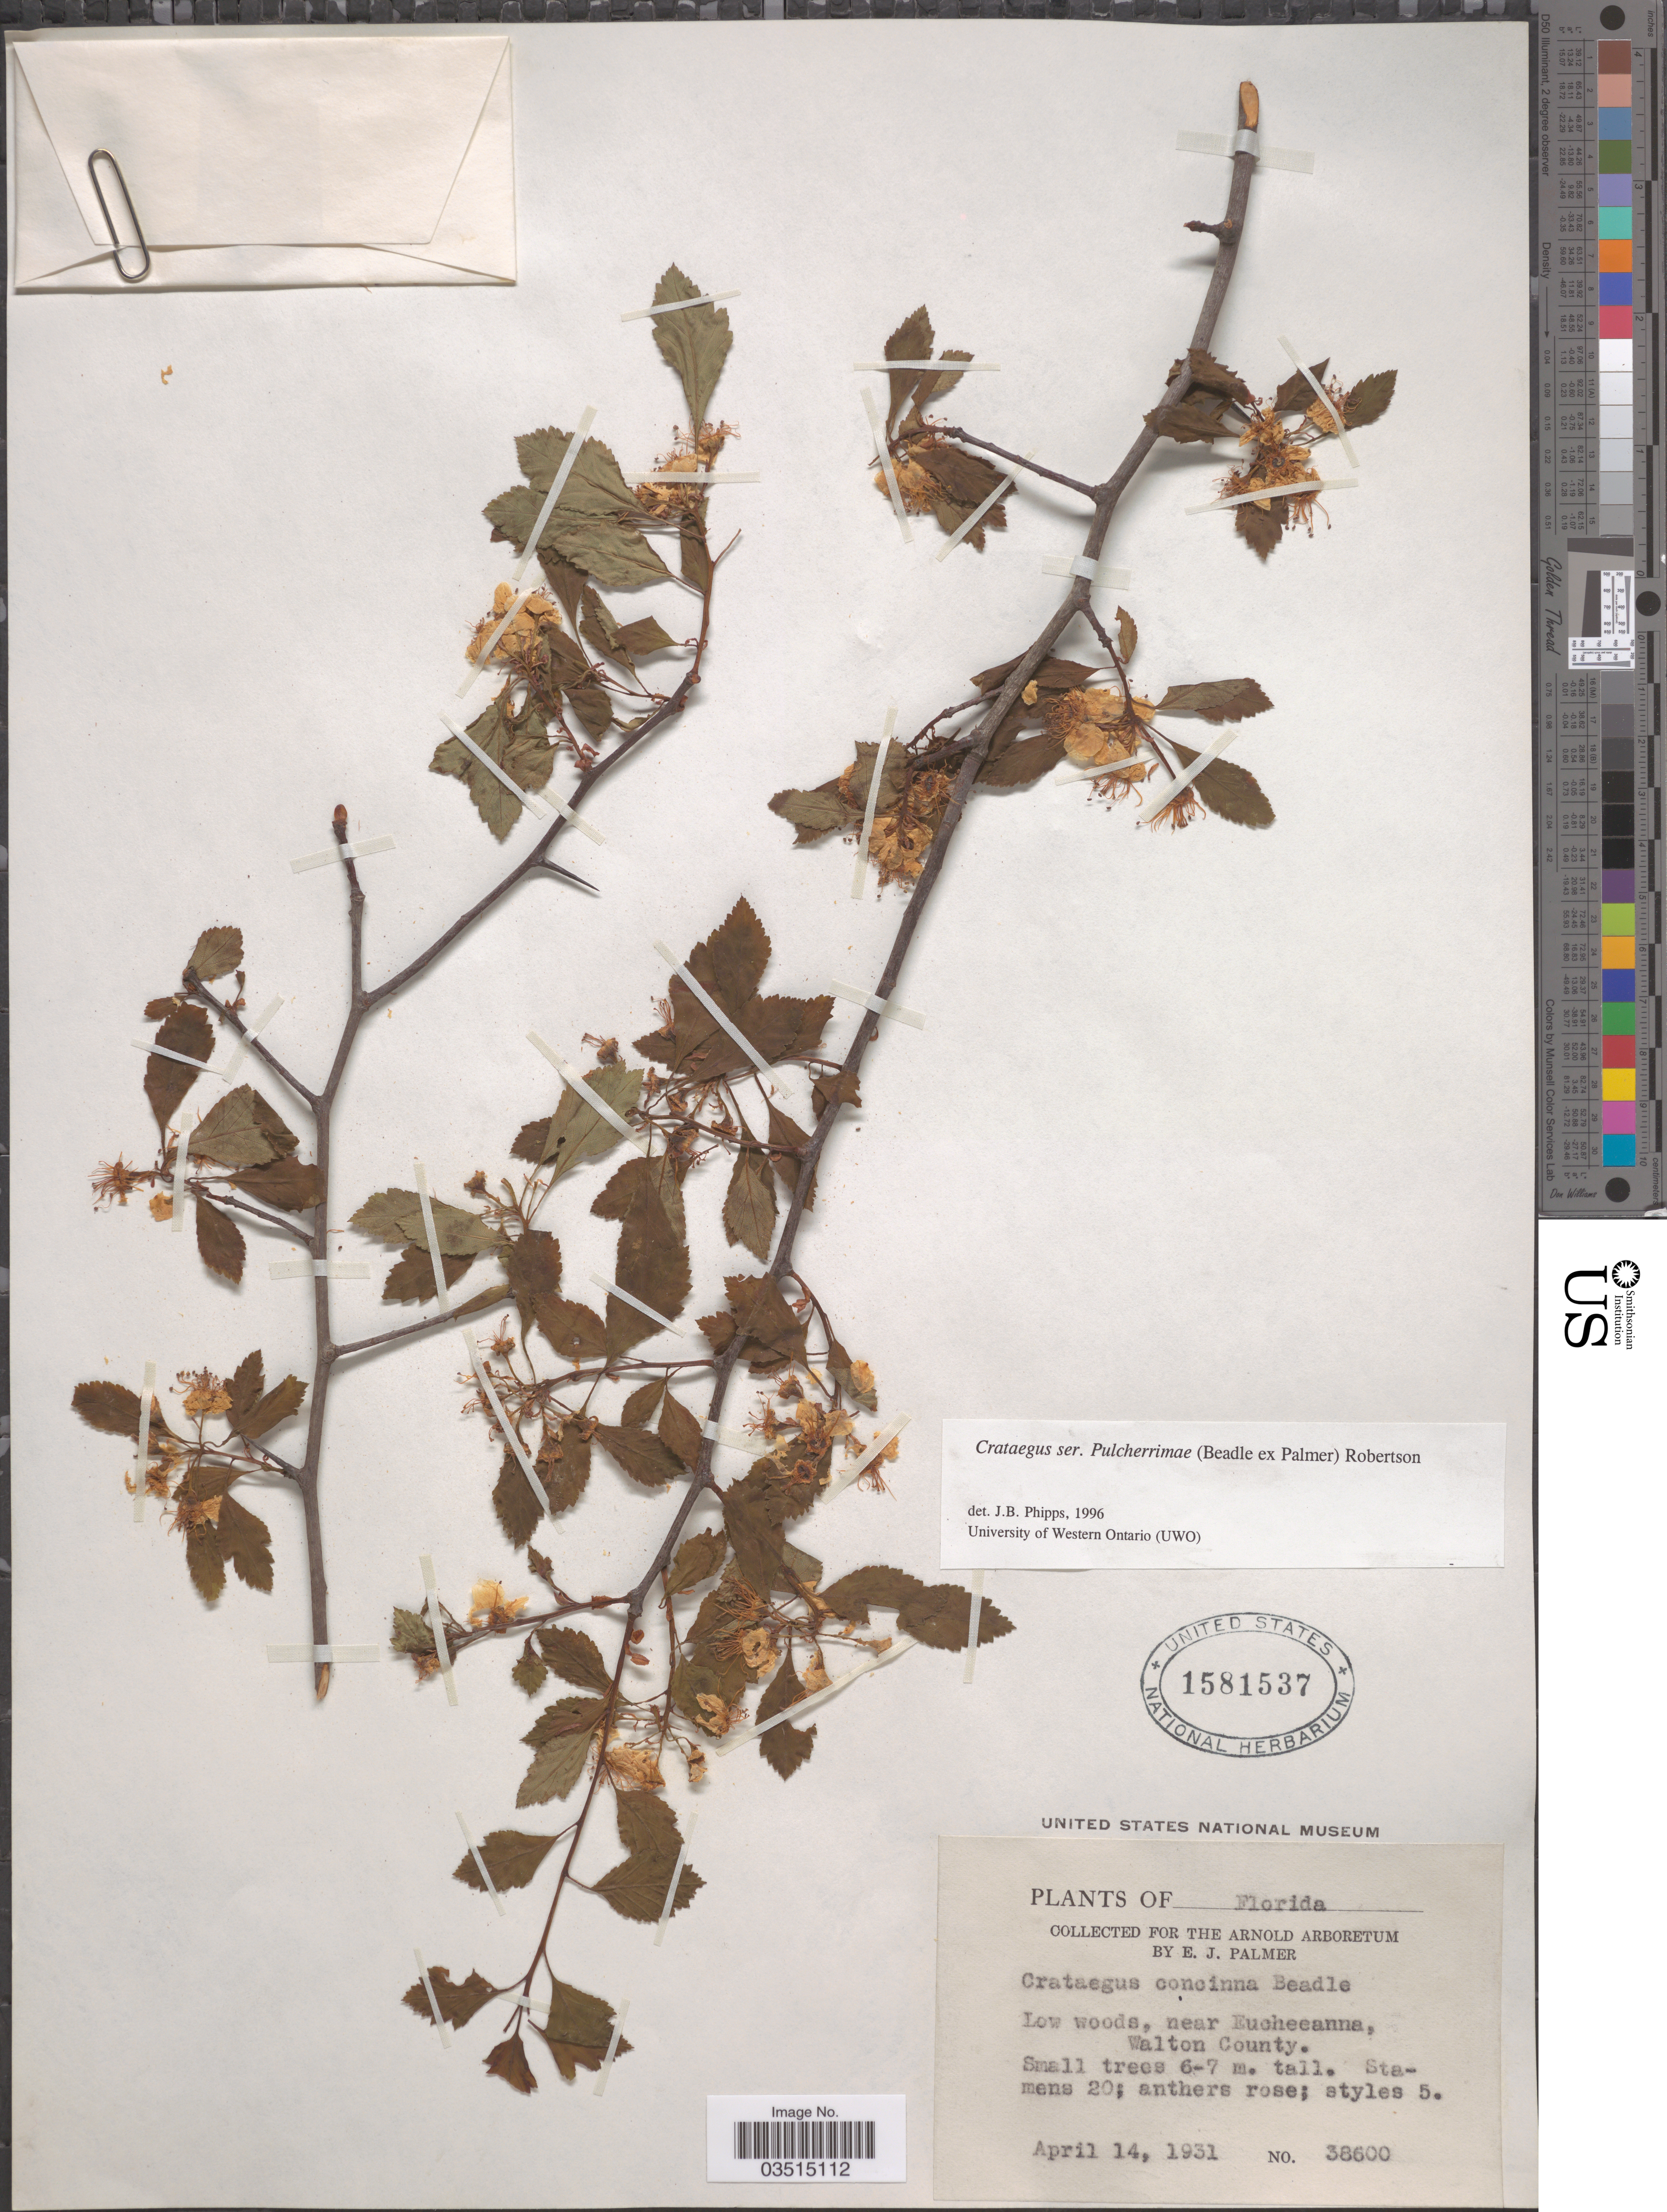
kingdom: Plantae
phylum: Tracheophyta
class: Magnoliopsida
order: Rosales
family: Rosaceae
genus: Crataegus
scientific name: Crataegus incilis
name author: Beadle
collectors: E. J. Palmer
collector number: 38600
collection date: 1931-04-14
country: United States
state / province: Florida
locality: Near Eucheeanna, Walton County.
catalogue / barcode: US 1581537